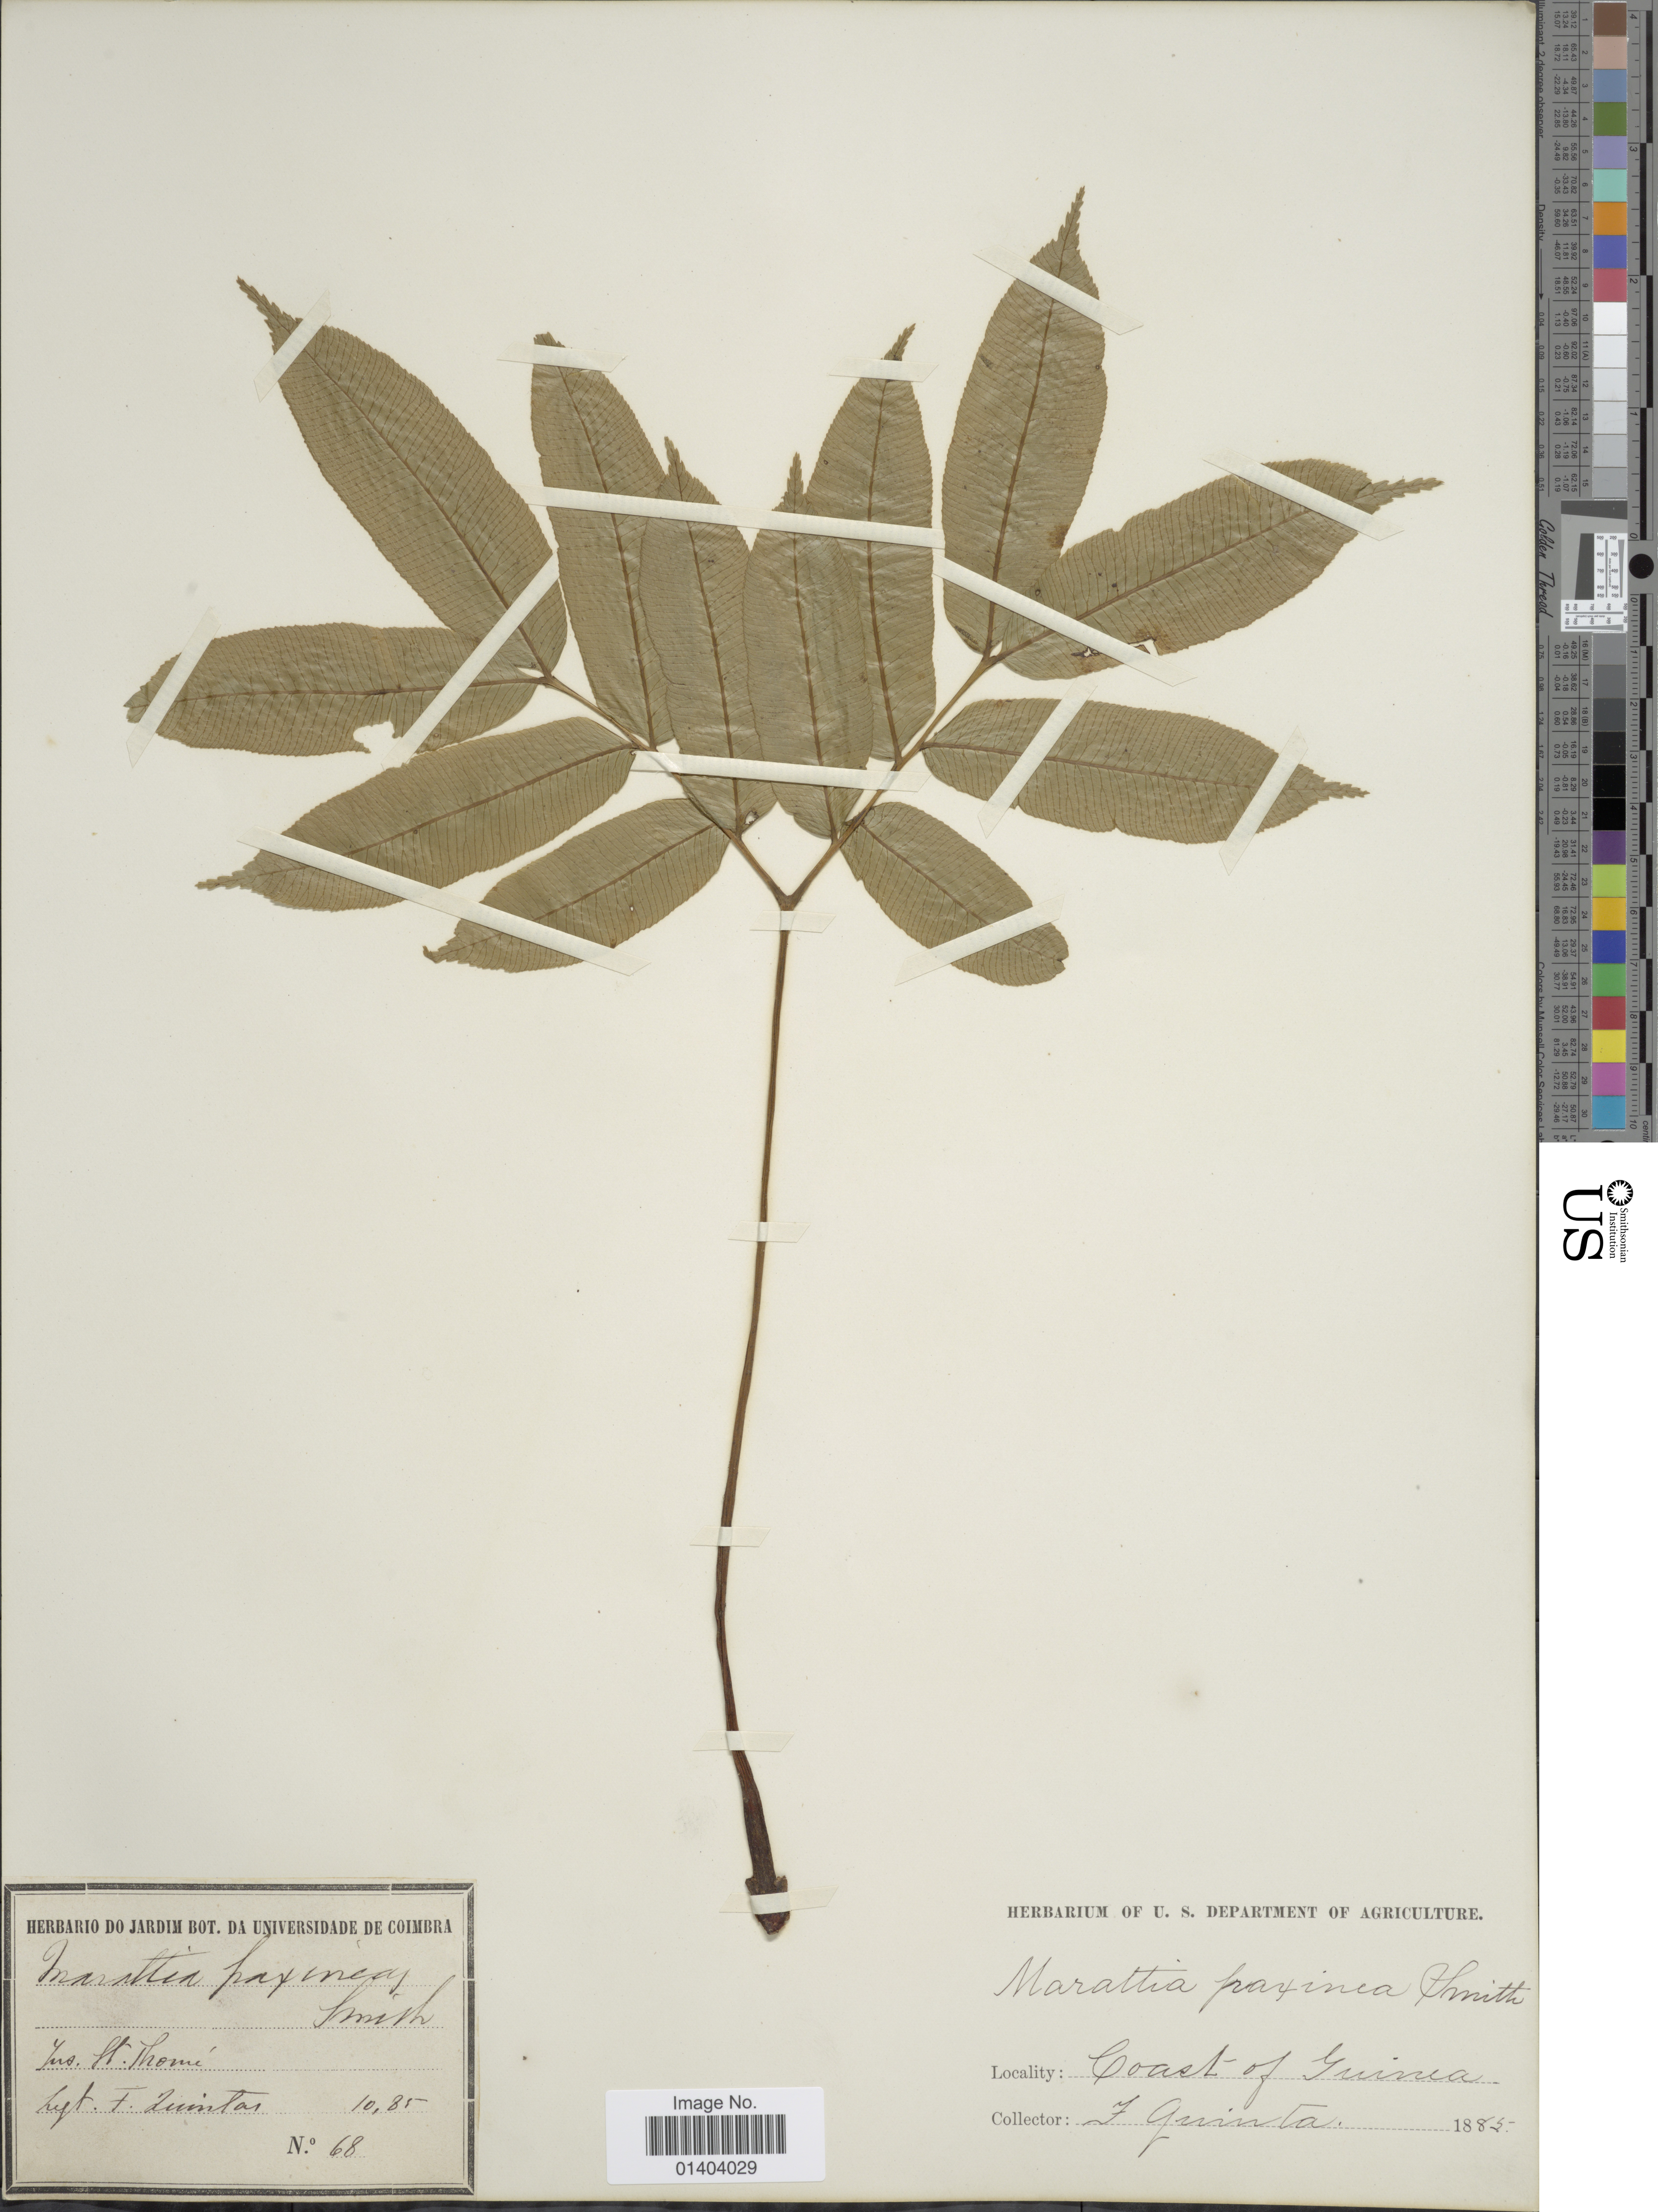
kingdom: Plantae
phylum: Tracheophyta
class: Polypodiopsida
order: Marattiales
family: Marattiaceae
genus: Ptisana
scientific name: Ptisana fraxinea var. salicifolia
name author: (Schrad.) Murdock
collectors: F. Quintas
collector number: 68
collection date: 1885-10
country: São Tomé and Principe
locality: Ins St Thomé [interpreted], Coast of Guinea [interpreted]